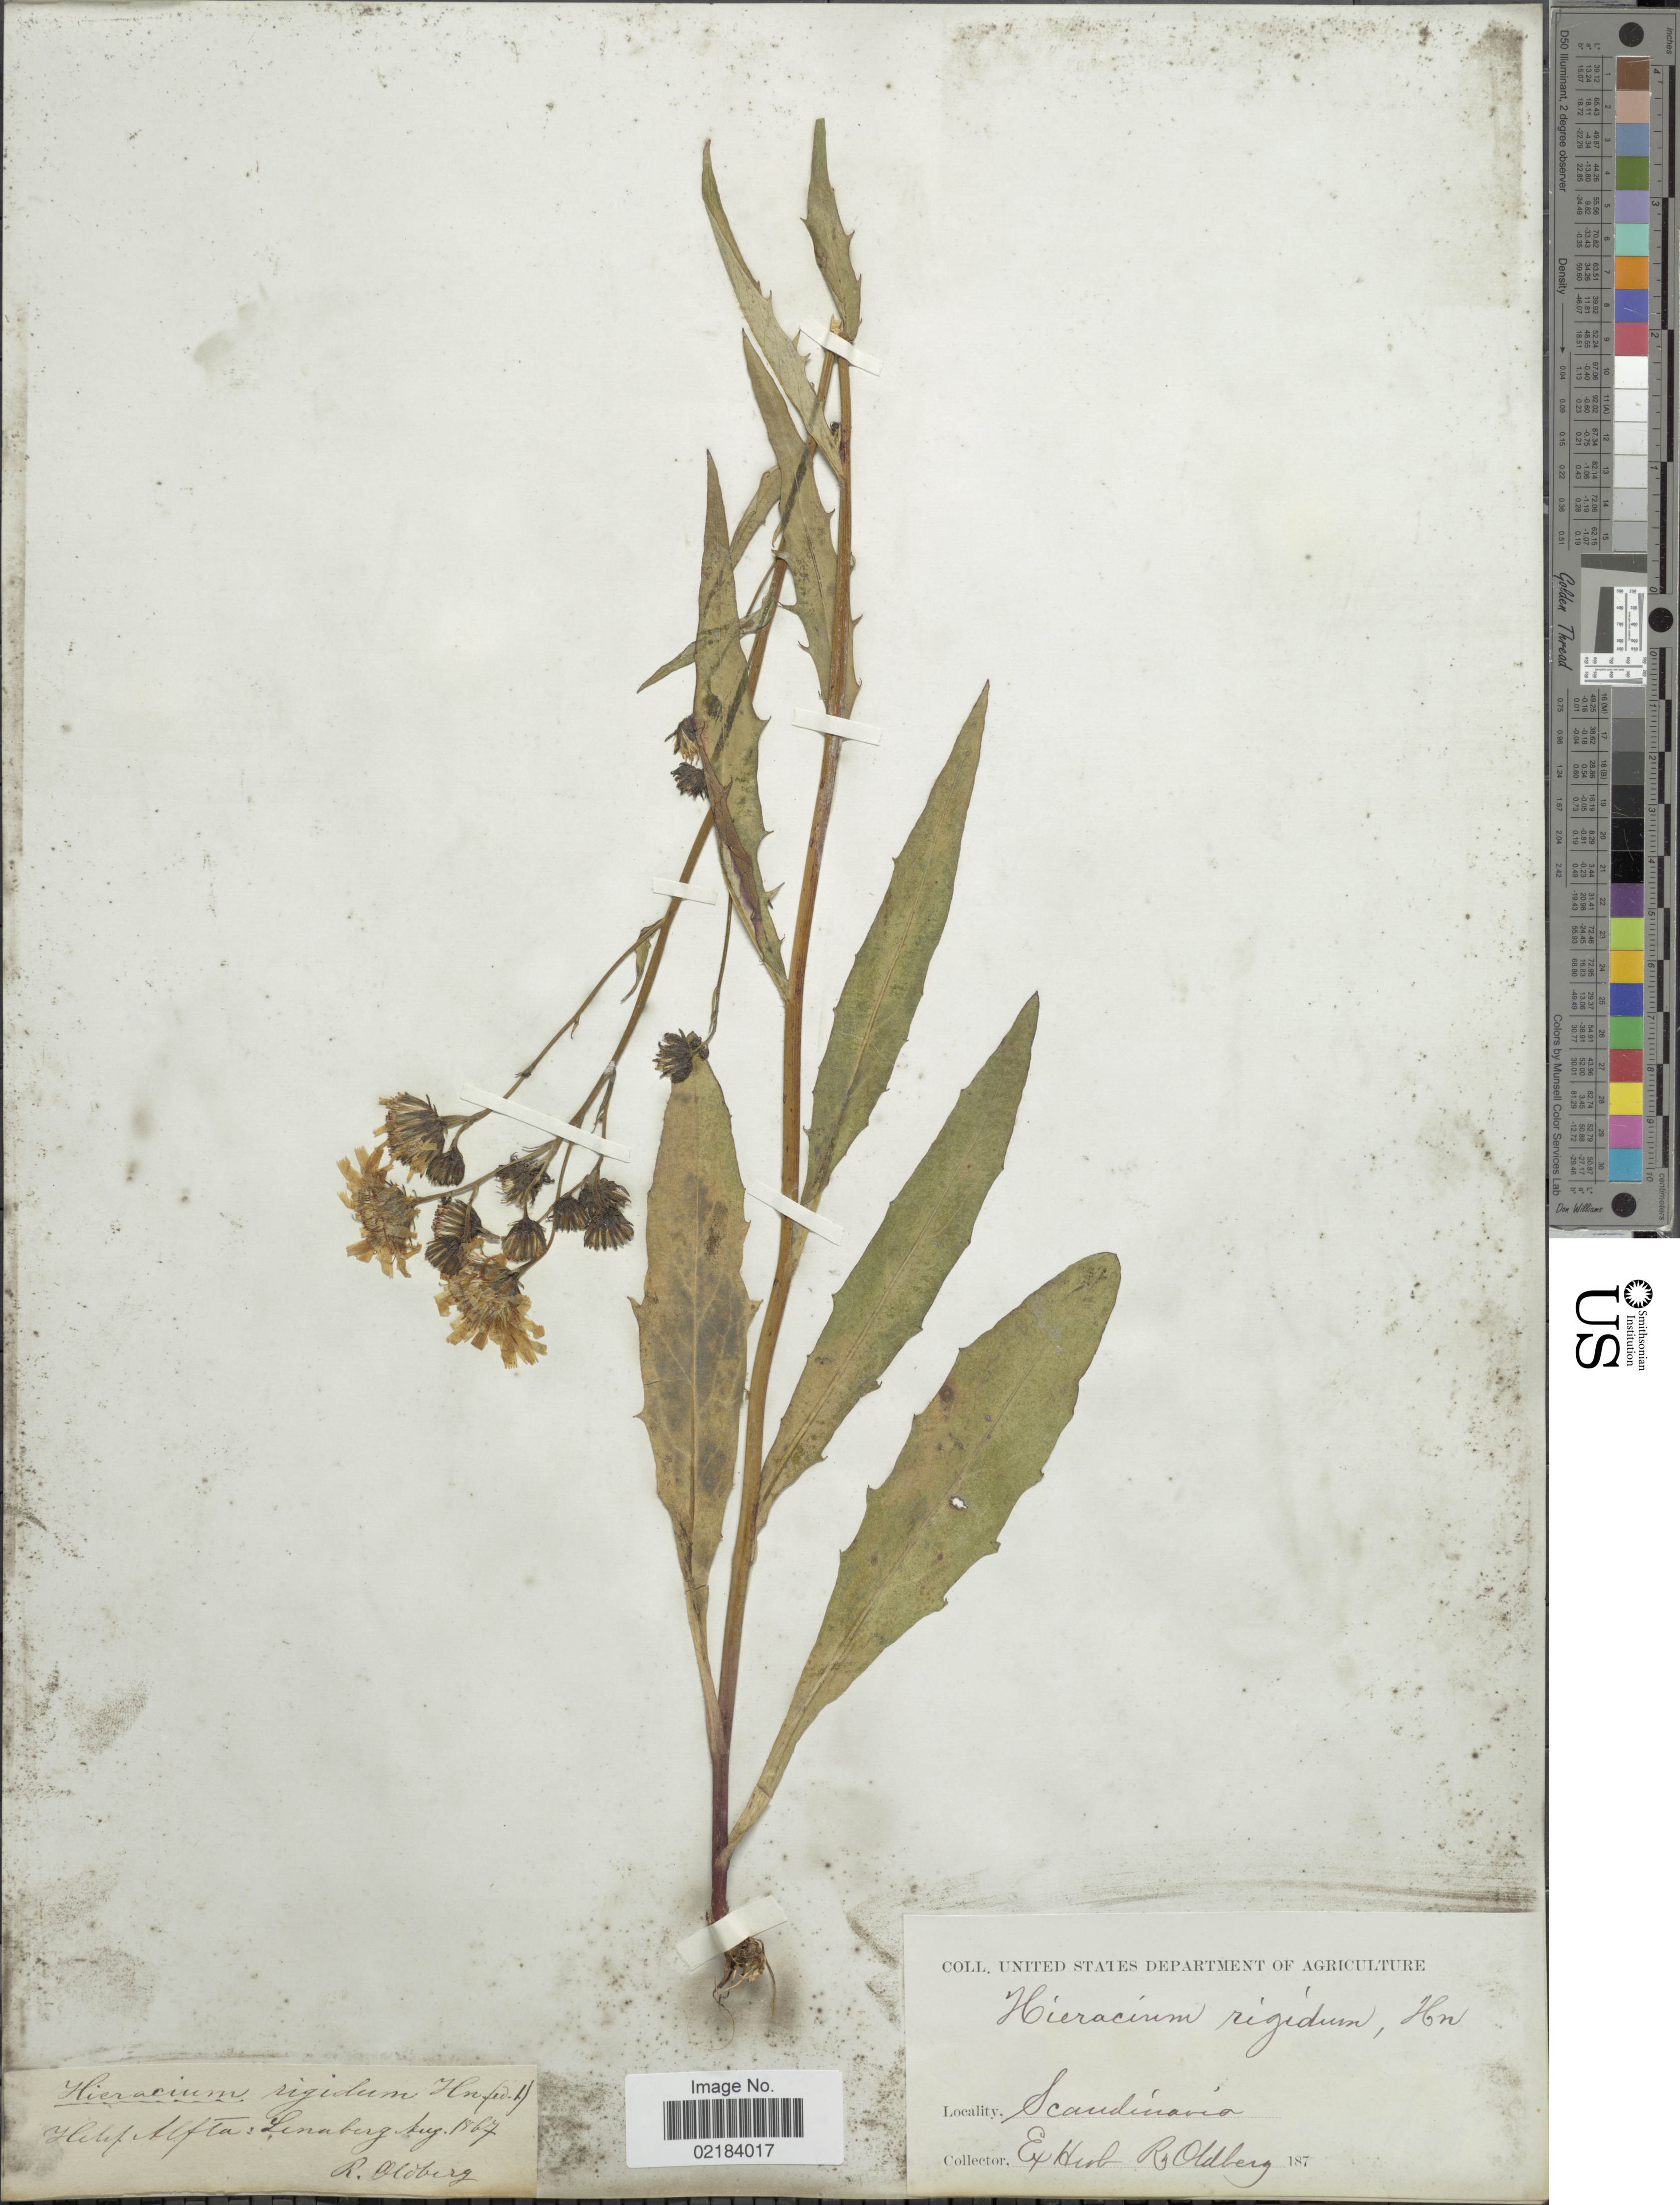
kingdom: Plantae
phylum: Tracheophyta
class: Magnoliopsida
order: Asterales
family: Asteraceae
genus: Hieracium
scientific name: Hieracium rigidum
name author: Hartm.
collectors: R. Oldberg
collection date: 1867-08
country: Sweden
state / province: Gävleborg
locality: Scandinavia. [illegible text]